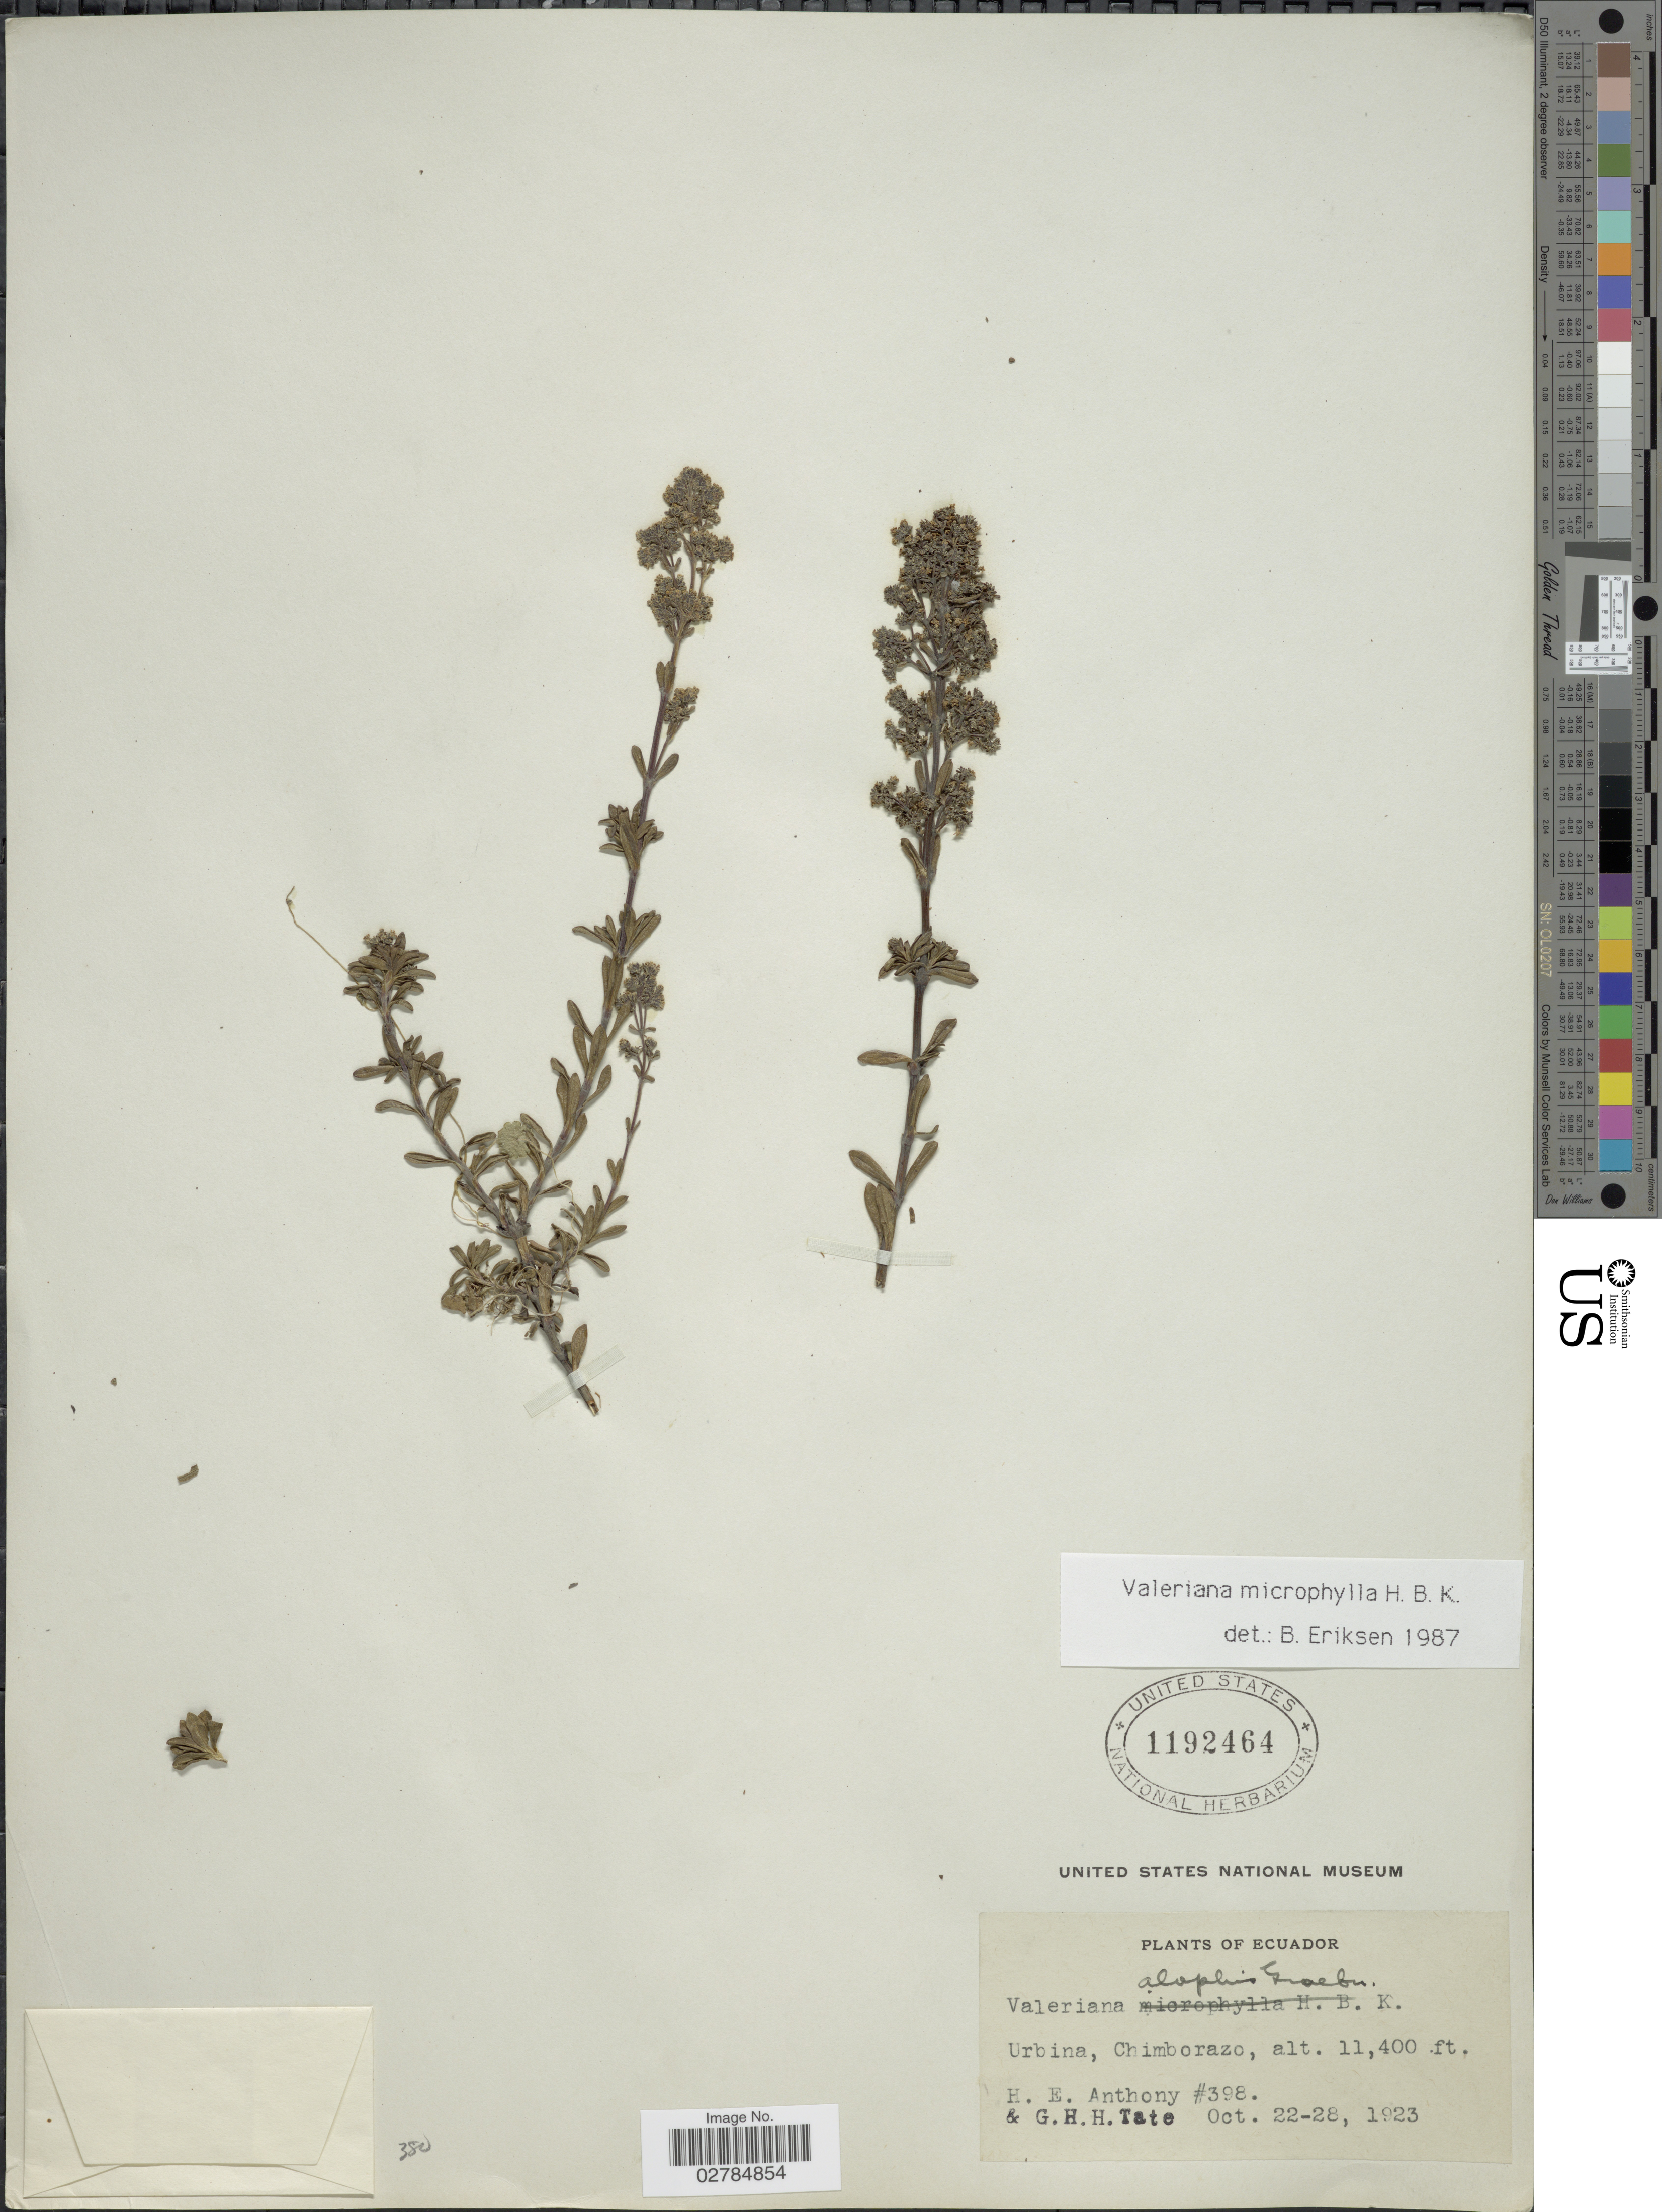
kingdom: Plantae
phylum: Tracheophyta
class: Magnoliopsida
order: Dipsacales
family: Caprifoliaceae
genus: Valeriana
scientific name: Valeriana microphylla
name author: Kunth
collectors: H. E. Anthony & G. H. H.Tate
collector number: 398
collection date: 1923-10-22/1923-10-28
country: Ecuador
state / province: Chimborazo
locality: Urbina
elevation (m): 3475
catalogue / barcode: US 1192464